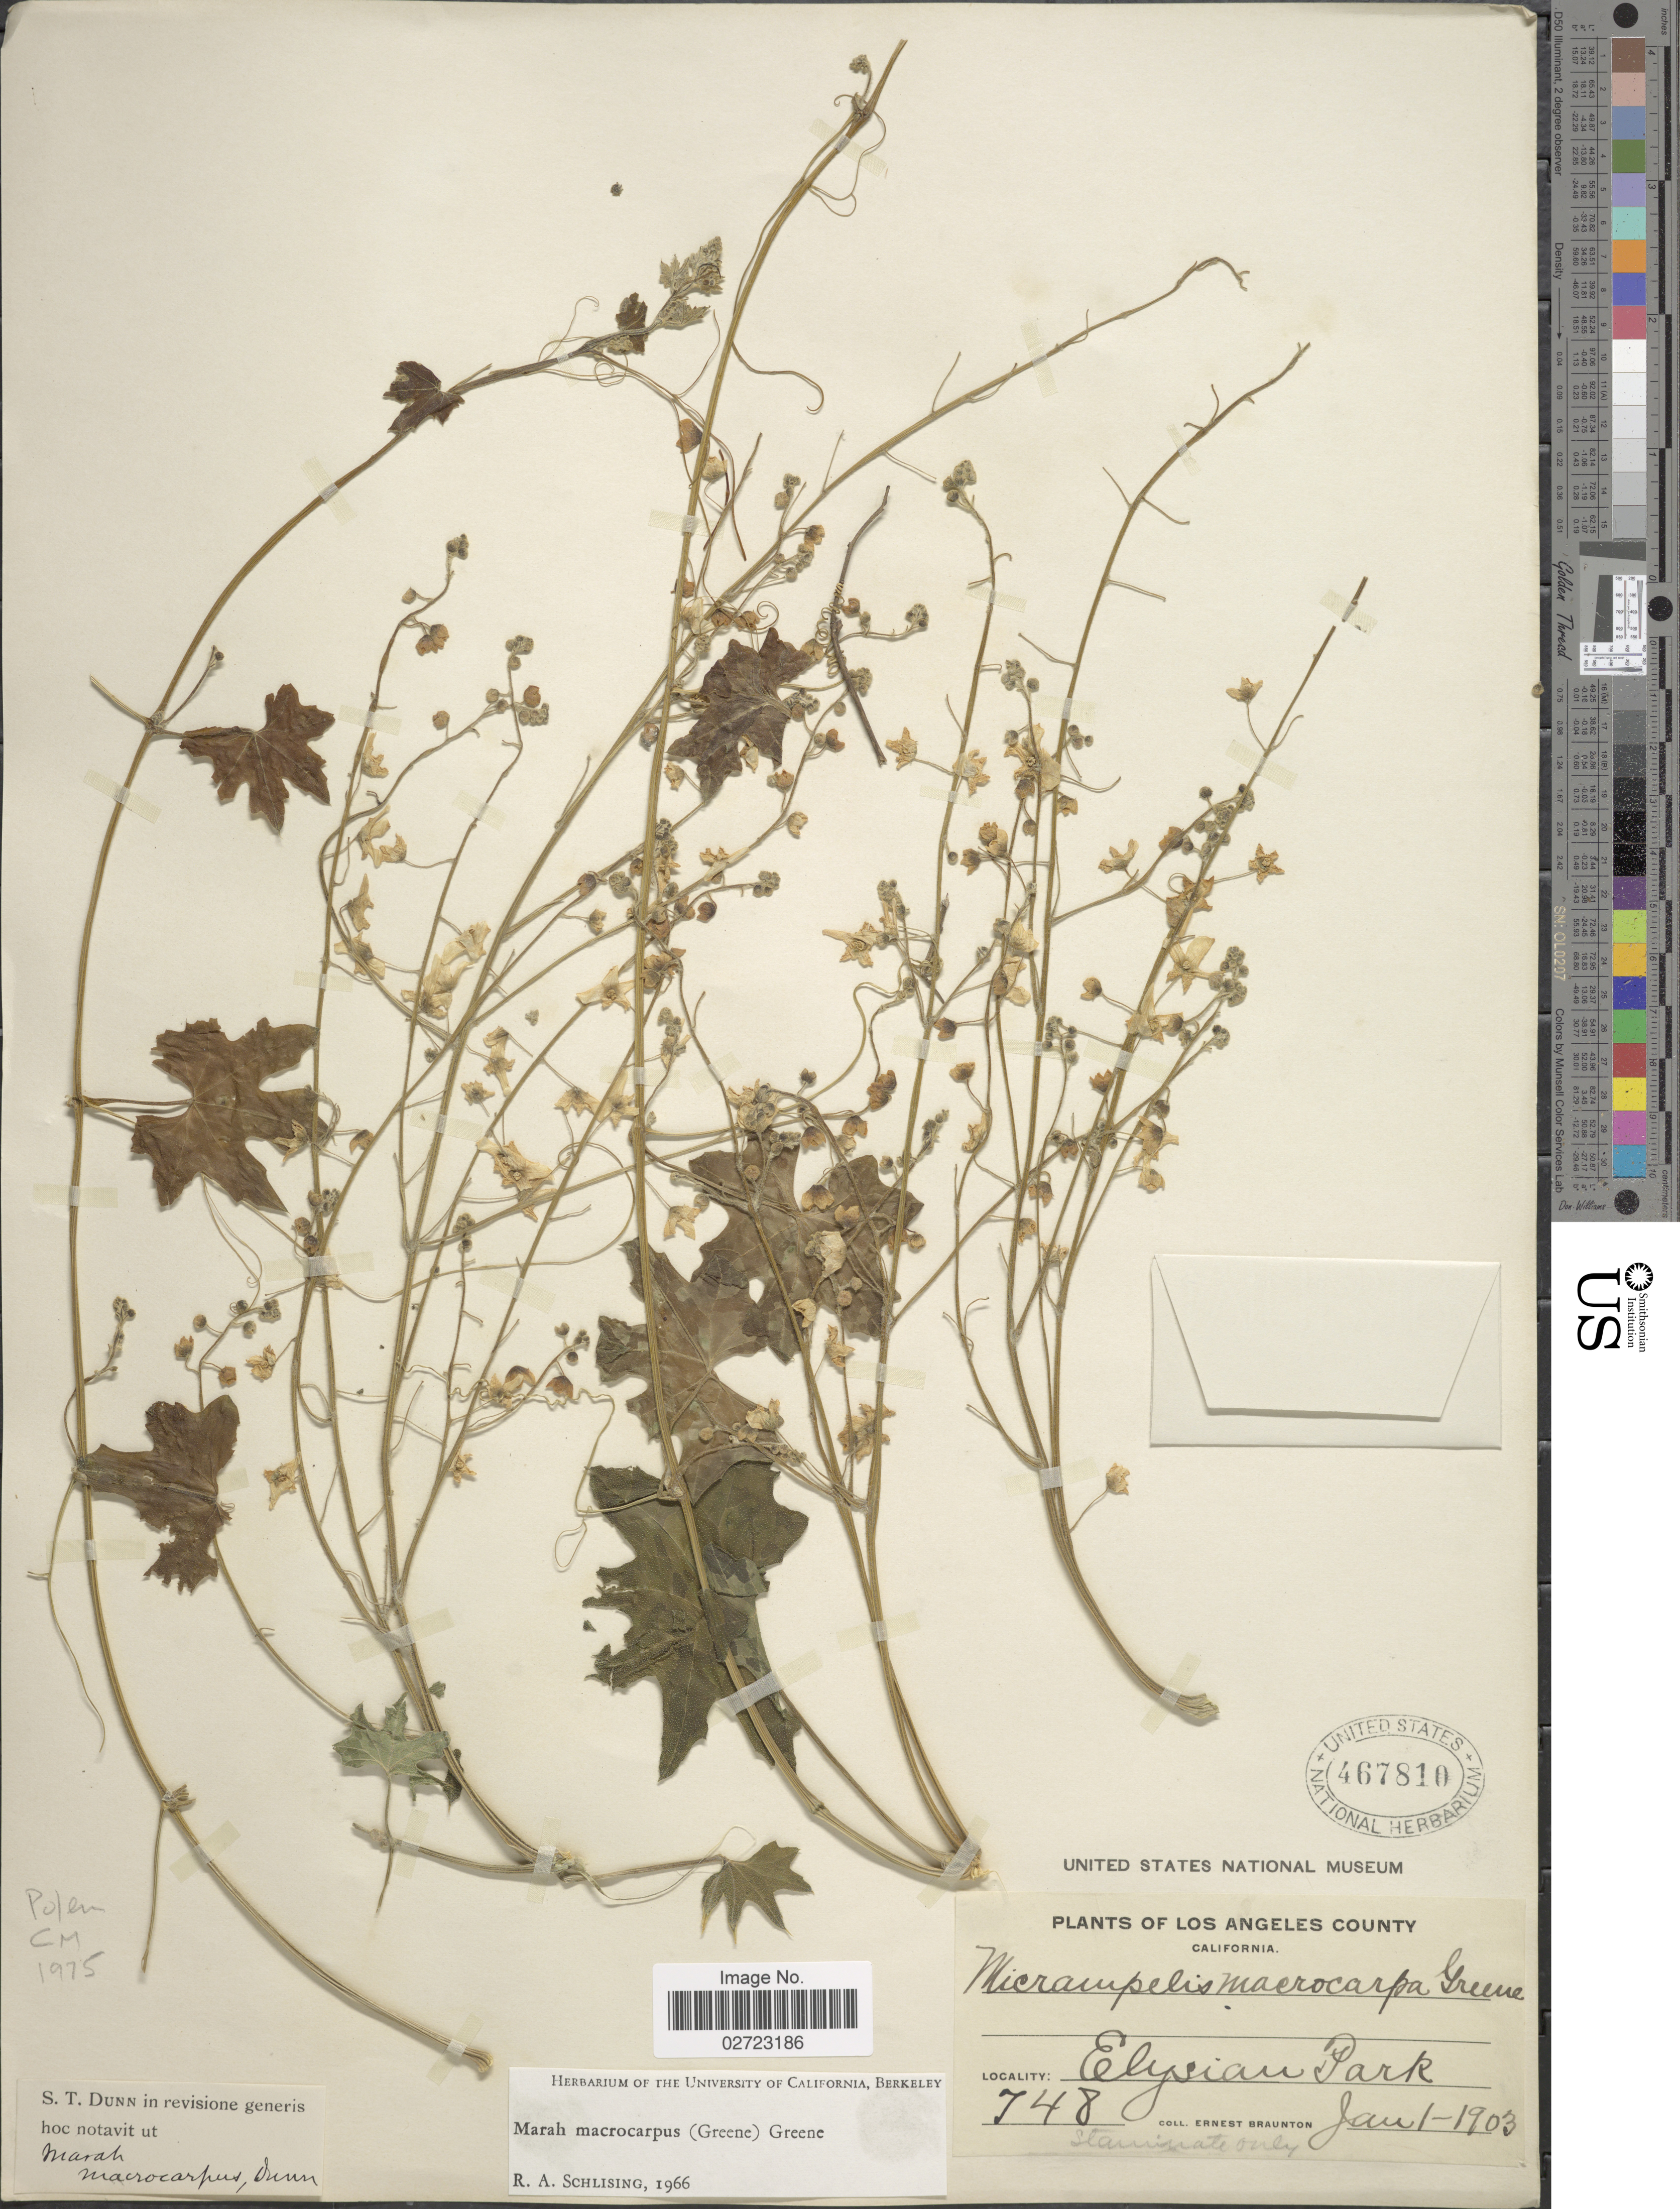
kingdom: Plantae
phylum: Tracheophyta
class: Magnoliopsida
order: Cucurbitales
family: Cucurbitaceae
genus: Marah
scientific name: Marah macrocarpa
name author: (Greene) Greene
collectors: E. Braunton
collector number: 748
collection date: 1903-01-01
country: United States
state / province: California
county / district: Los Angeles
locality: Los Angeles County, Elysian Park.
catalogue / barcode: US 467810